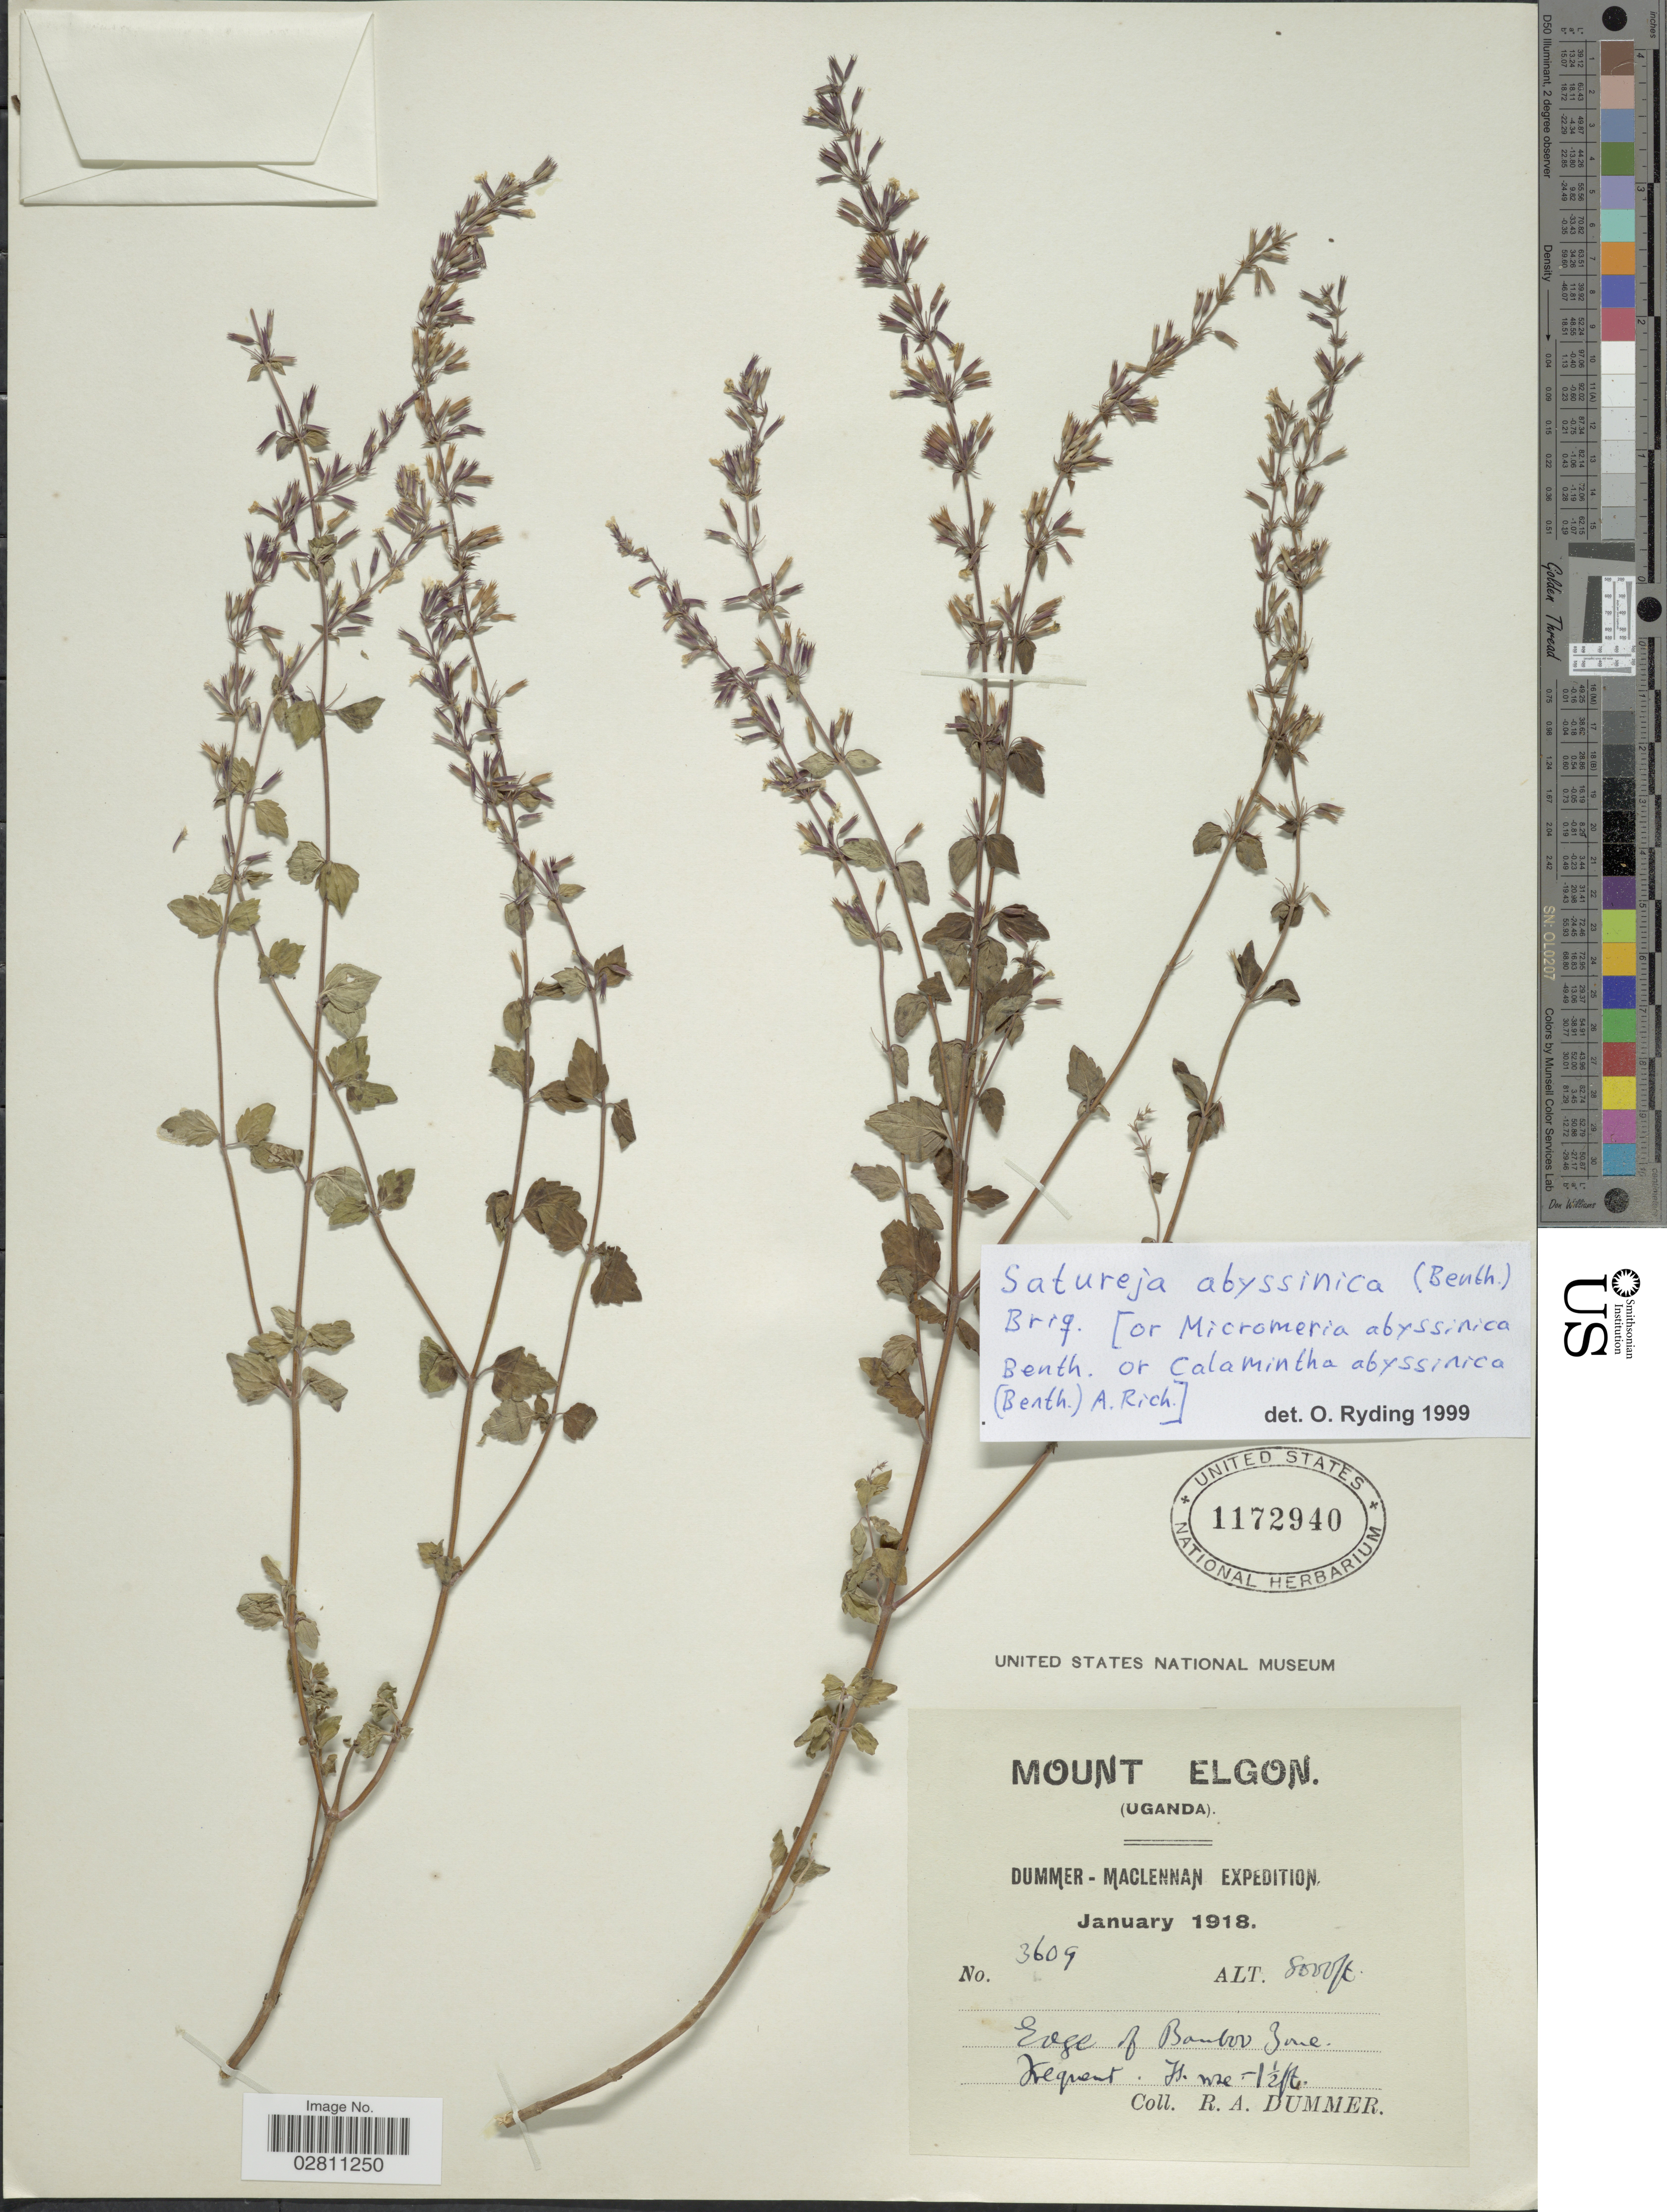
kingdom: Plantae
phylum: Tracheophyta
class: Magnoliopsida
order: Lamiales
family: Lamiaceae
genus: Clinopodium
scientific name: Clinopodium abyssinicum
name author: (Benth.) Kuntze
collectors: R. Dümmer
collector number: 3609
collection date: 1918-01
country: Uganda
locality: Mount Elgon, Edge of Bamboo Zone.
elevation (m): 2438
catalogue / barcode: US 1172940